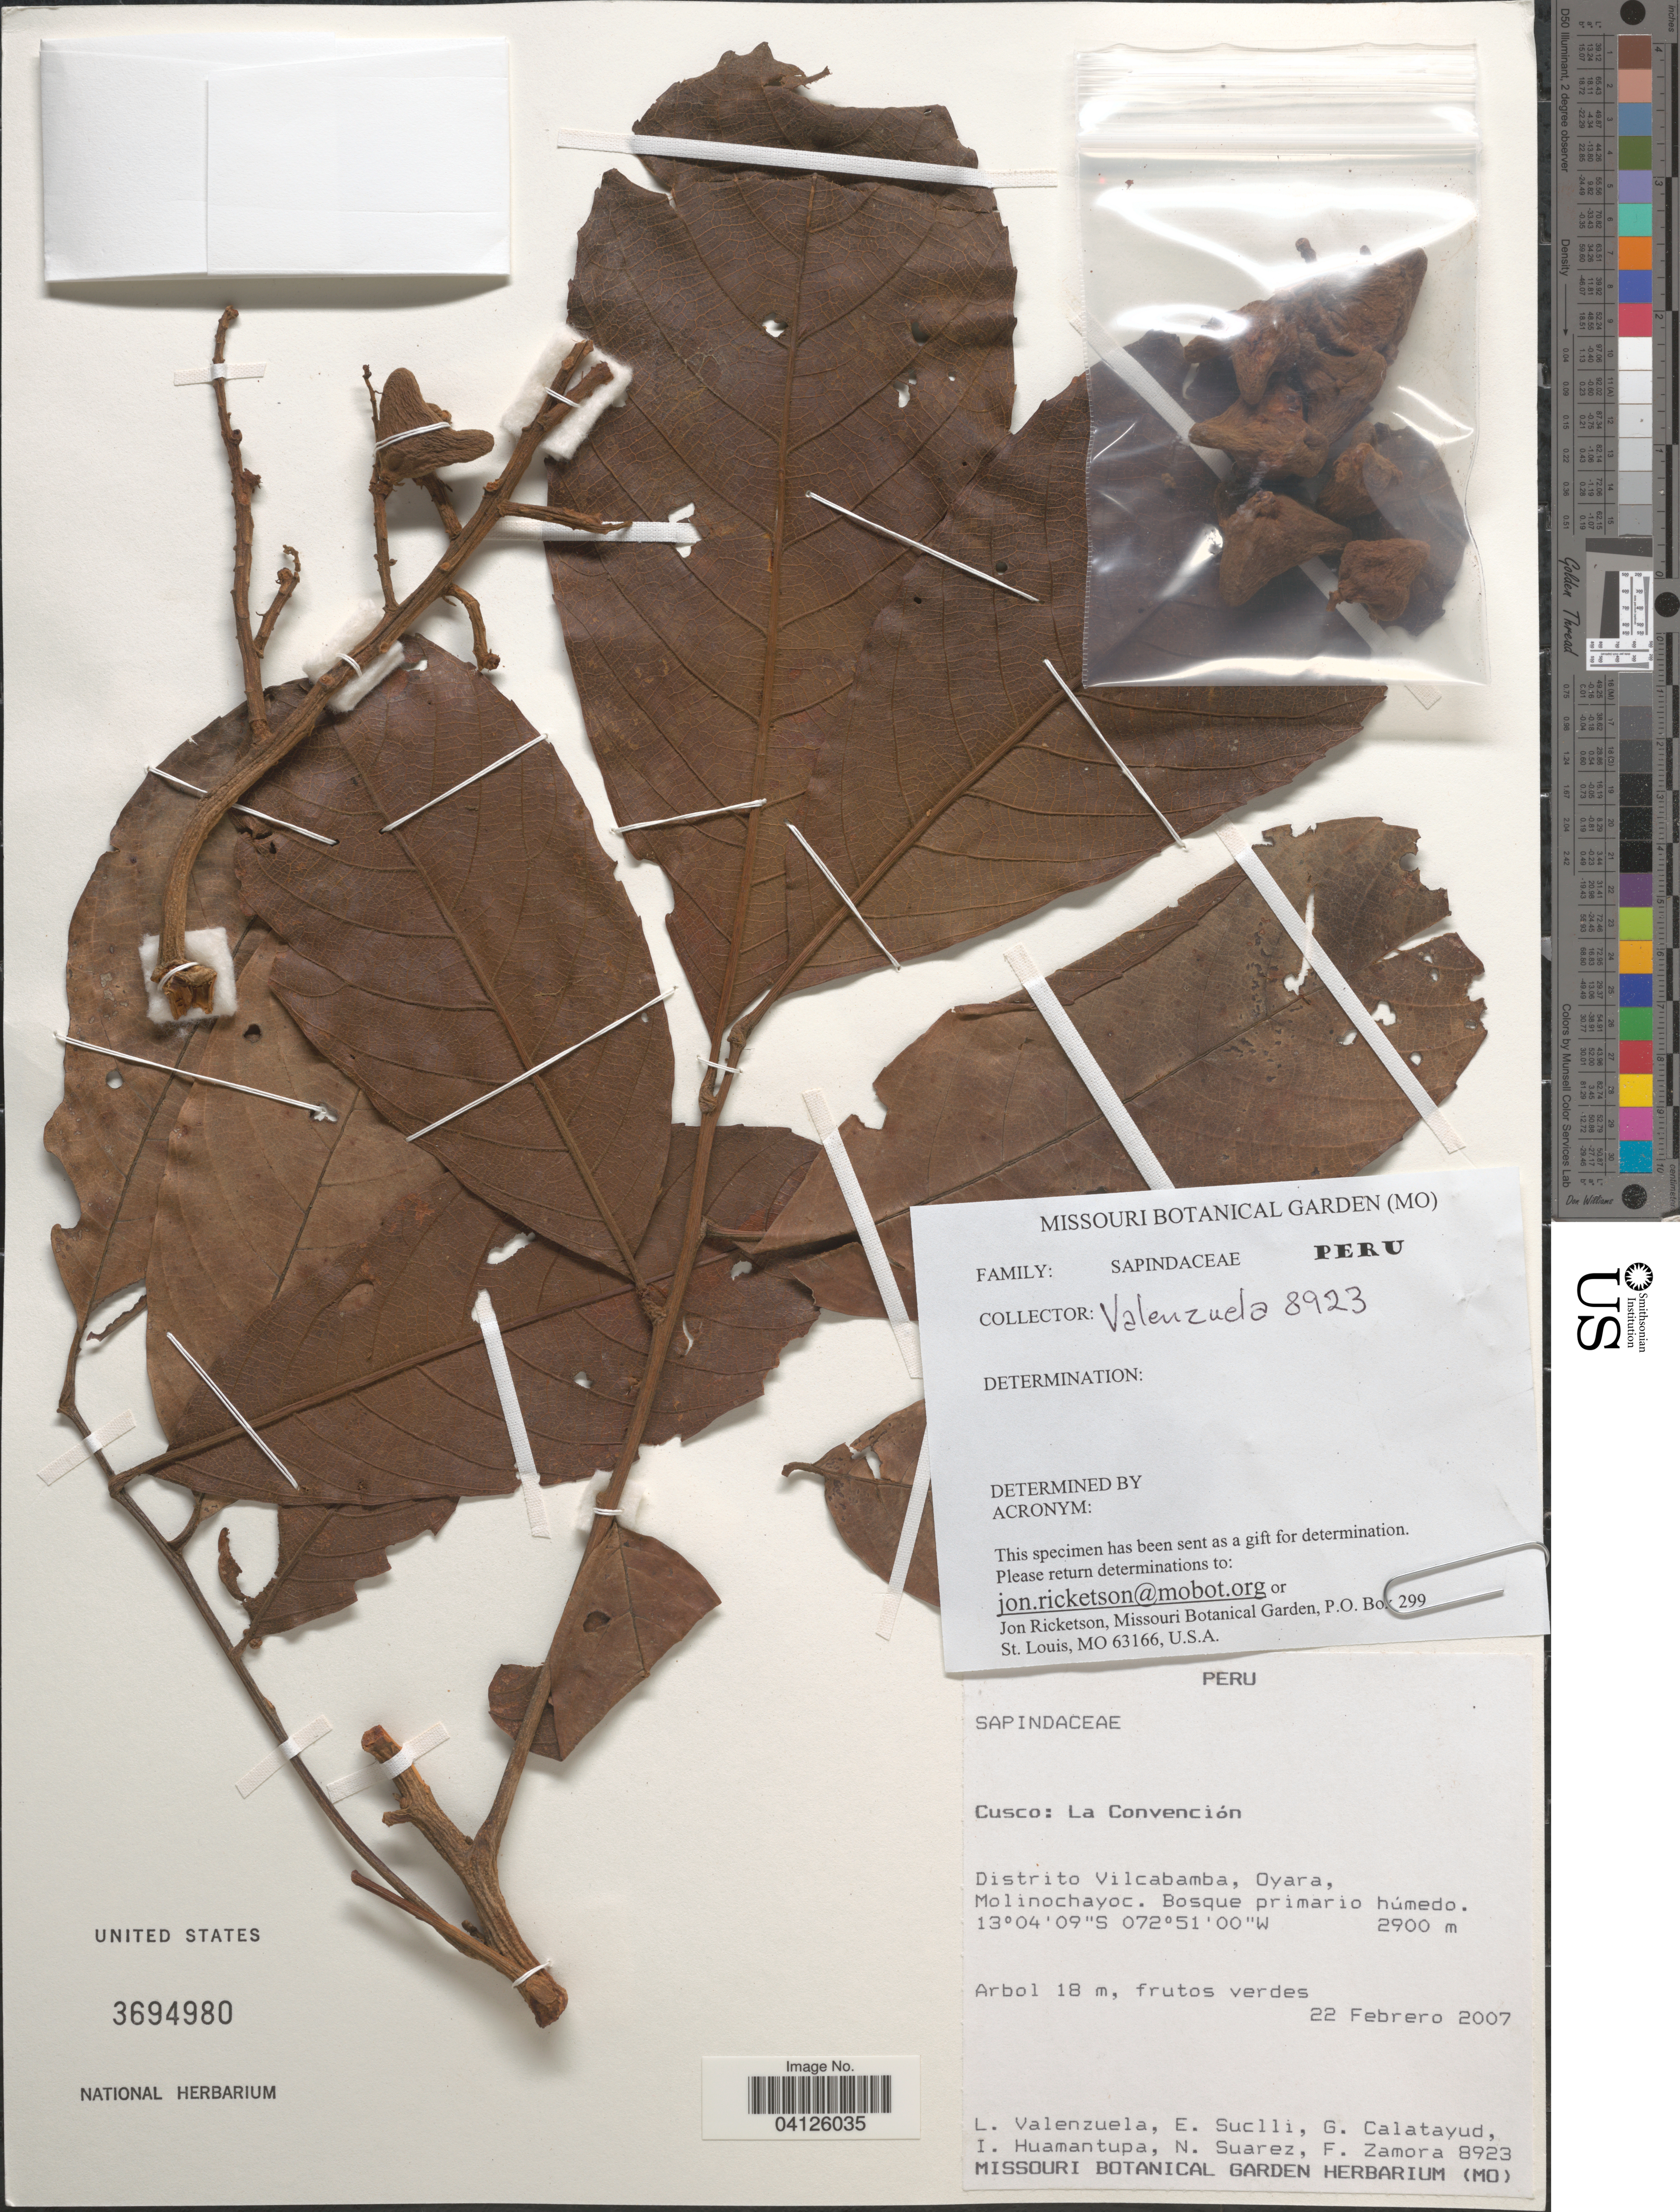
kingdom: Plantae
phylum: Tracheophyta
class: Magnoliopsida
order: Sapindales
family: Sapindaceae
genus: Cupania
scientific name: Cupania platycarpa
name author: Radlk.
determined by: Acevedo-Rodriguez, P., (US), Smithsonian Institution - National Museum of Natural History (UNITED STATES)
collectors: L. Valenzuela, E. Suclli, G. Calatayud, I. Huamantupa & et al.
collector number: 8923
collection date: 2007-02-22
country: Peru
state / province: Cusco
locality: La Convención. Distrito Vilcabamba, Oyara, Molinochayoc.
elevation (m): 2900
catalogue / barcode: US 3694980